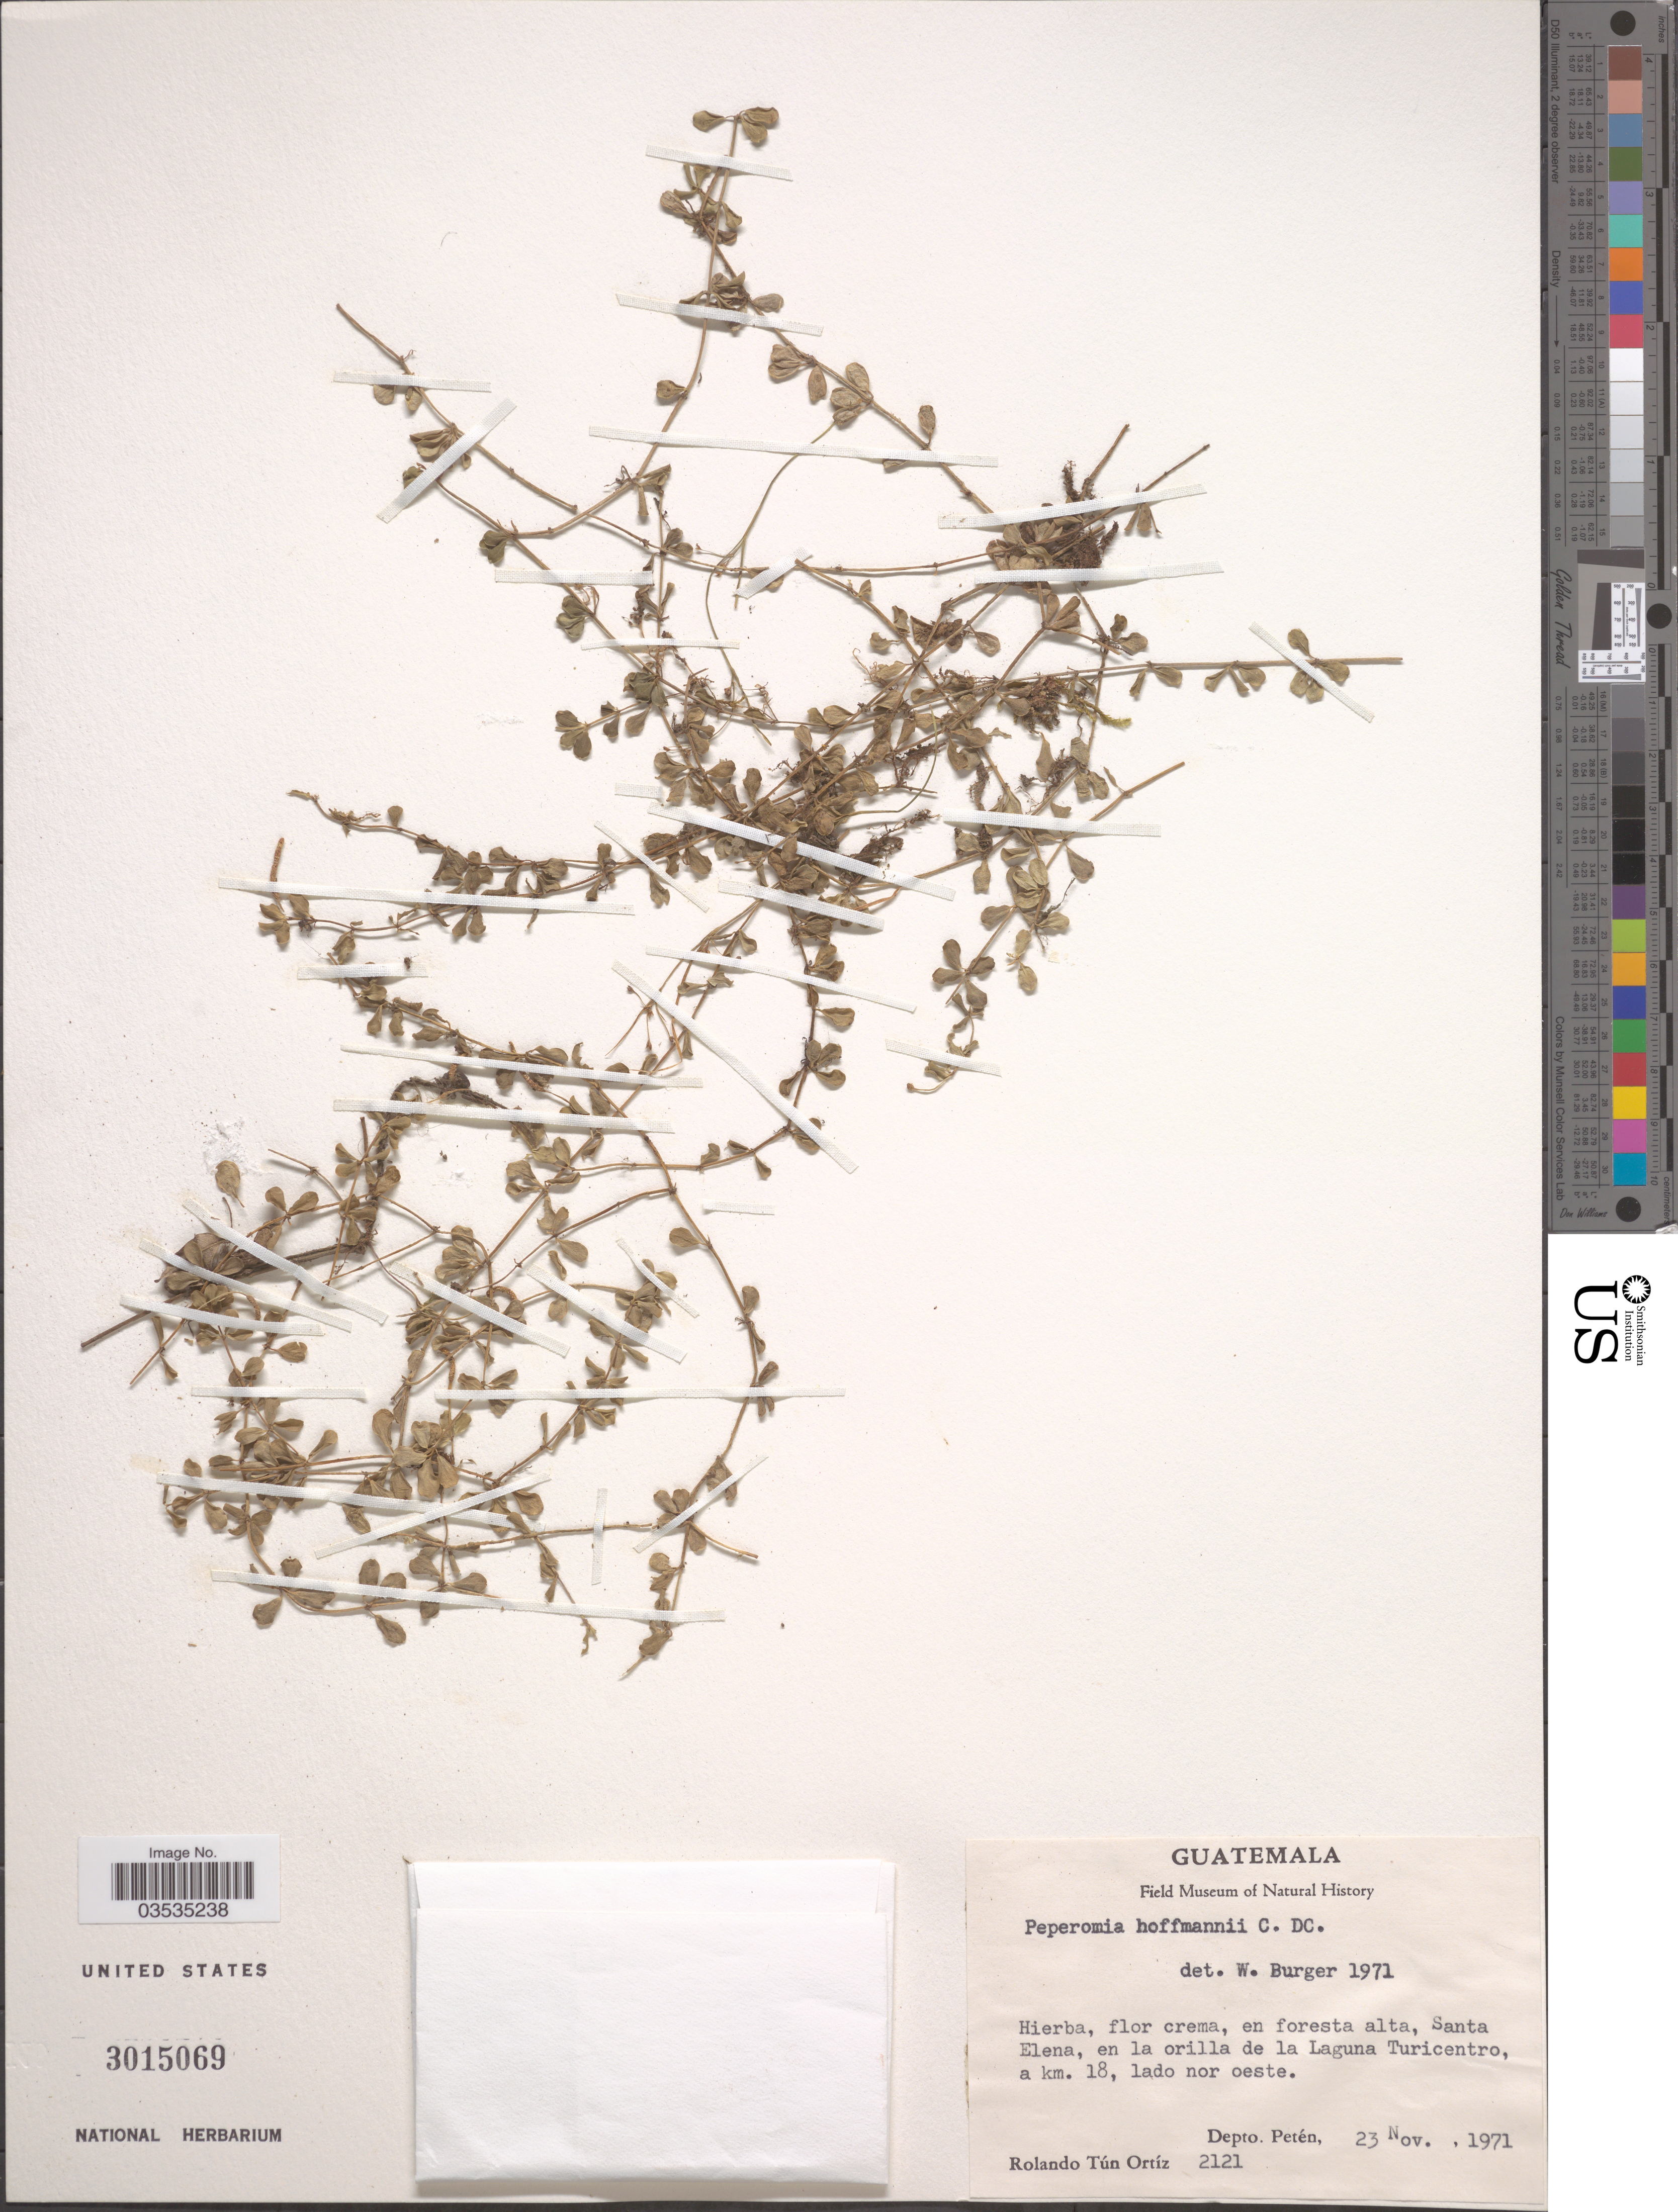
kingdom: Plantae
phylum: Tracheophyta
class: Magnoliopsida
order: Piperales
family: Piperaceae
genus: Peperomia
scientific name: Peperomia hoffmannii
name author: C. DC.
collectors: R. Ortiz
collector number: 2121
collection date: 1971-11-23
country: Guatemala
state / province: El Peten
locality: Santa Elena, en la orilla de la Luguna Turicentro, a km. 18, lado nor oeste. Depto. Petén.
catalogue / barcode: US 3015069